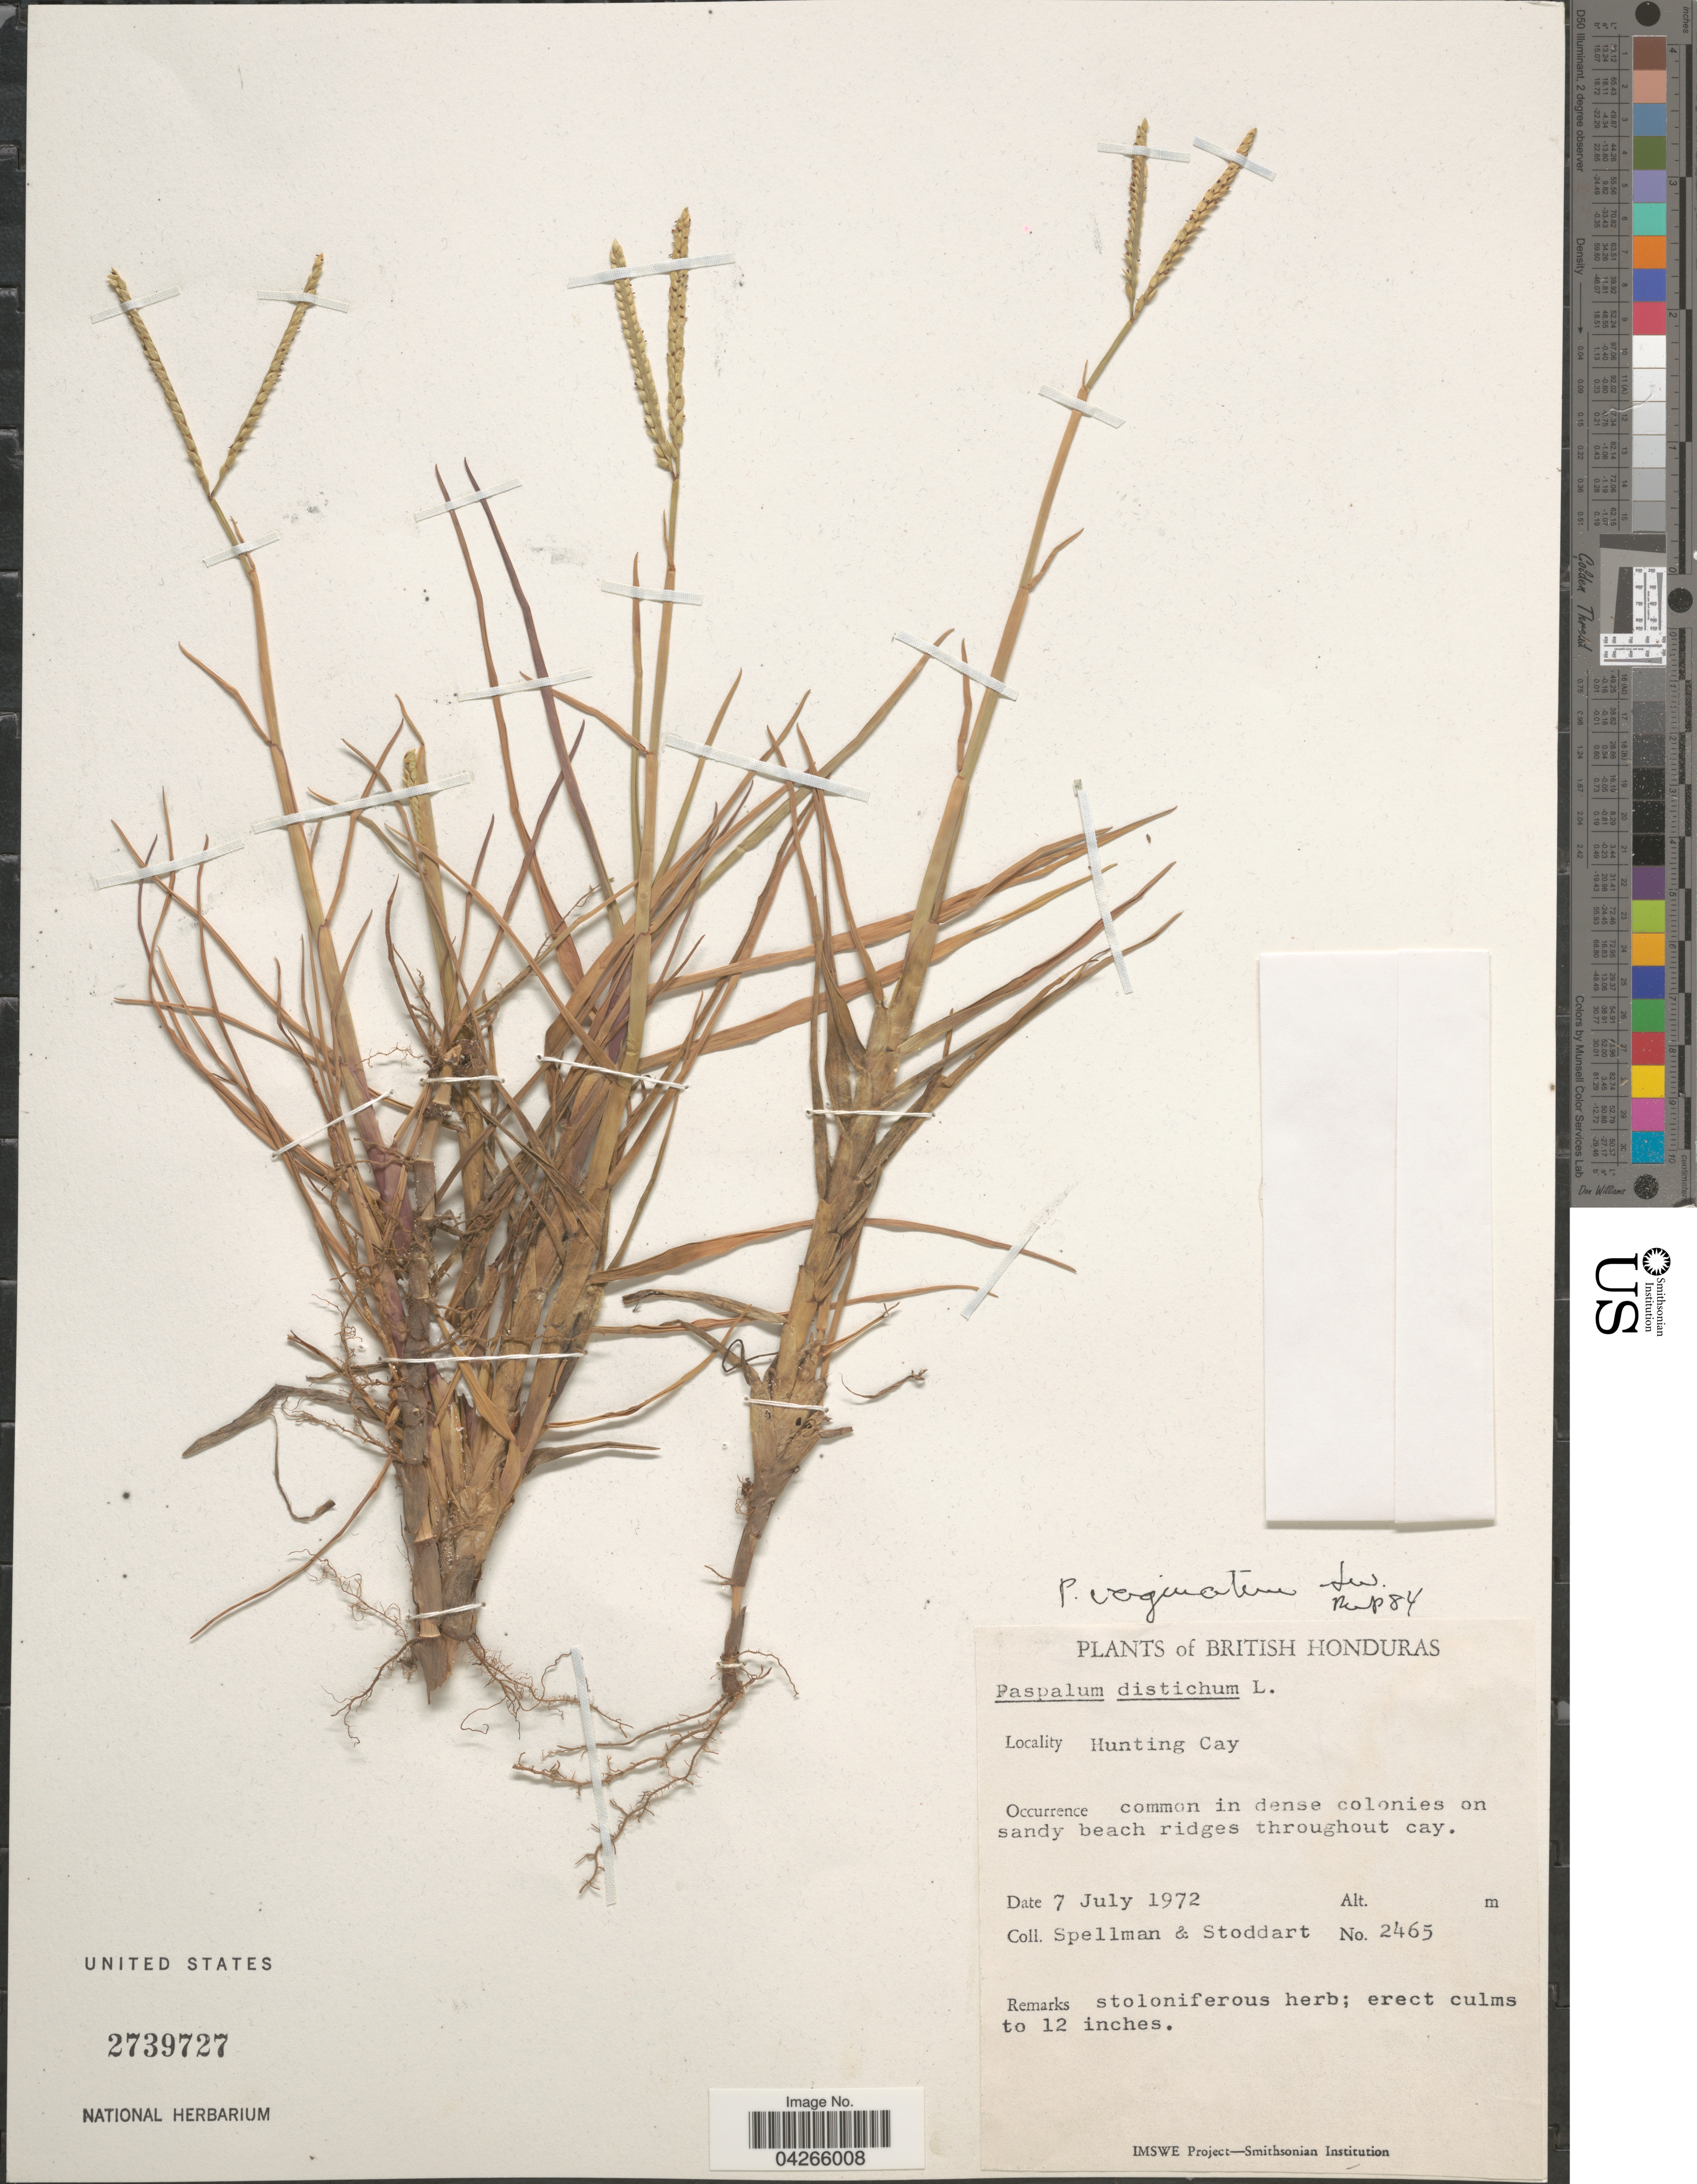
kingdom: Plantae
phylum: Tracheophyta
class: Liliopsida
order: Poales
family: Poaceae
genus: Paspalum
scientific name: Paspalum vaginatum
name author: Sw.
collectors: Spellman, -- & -. Stoddart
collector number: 2465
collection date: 1972-07-07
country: Belize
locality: British Honduras. Hunting Cay.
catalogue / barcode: US 2739727